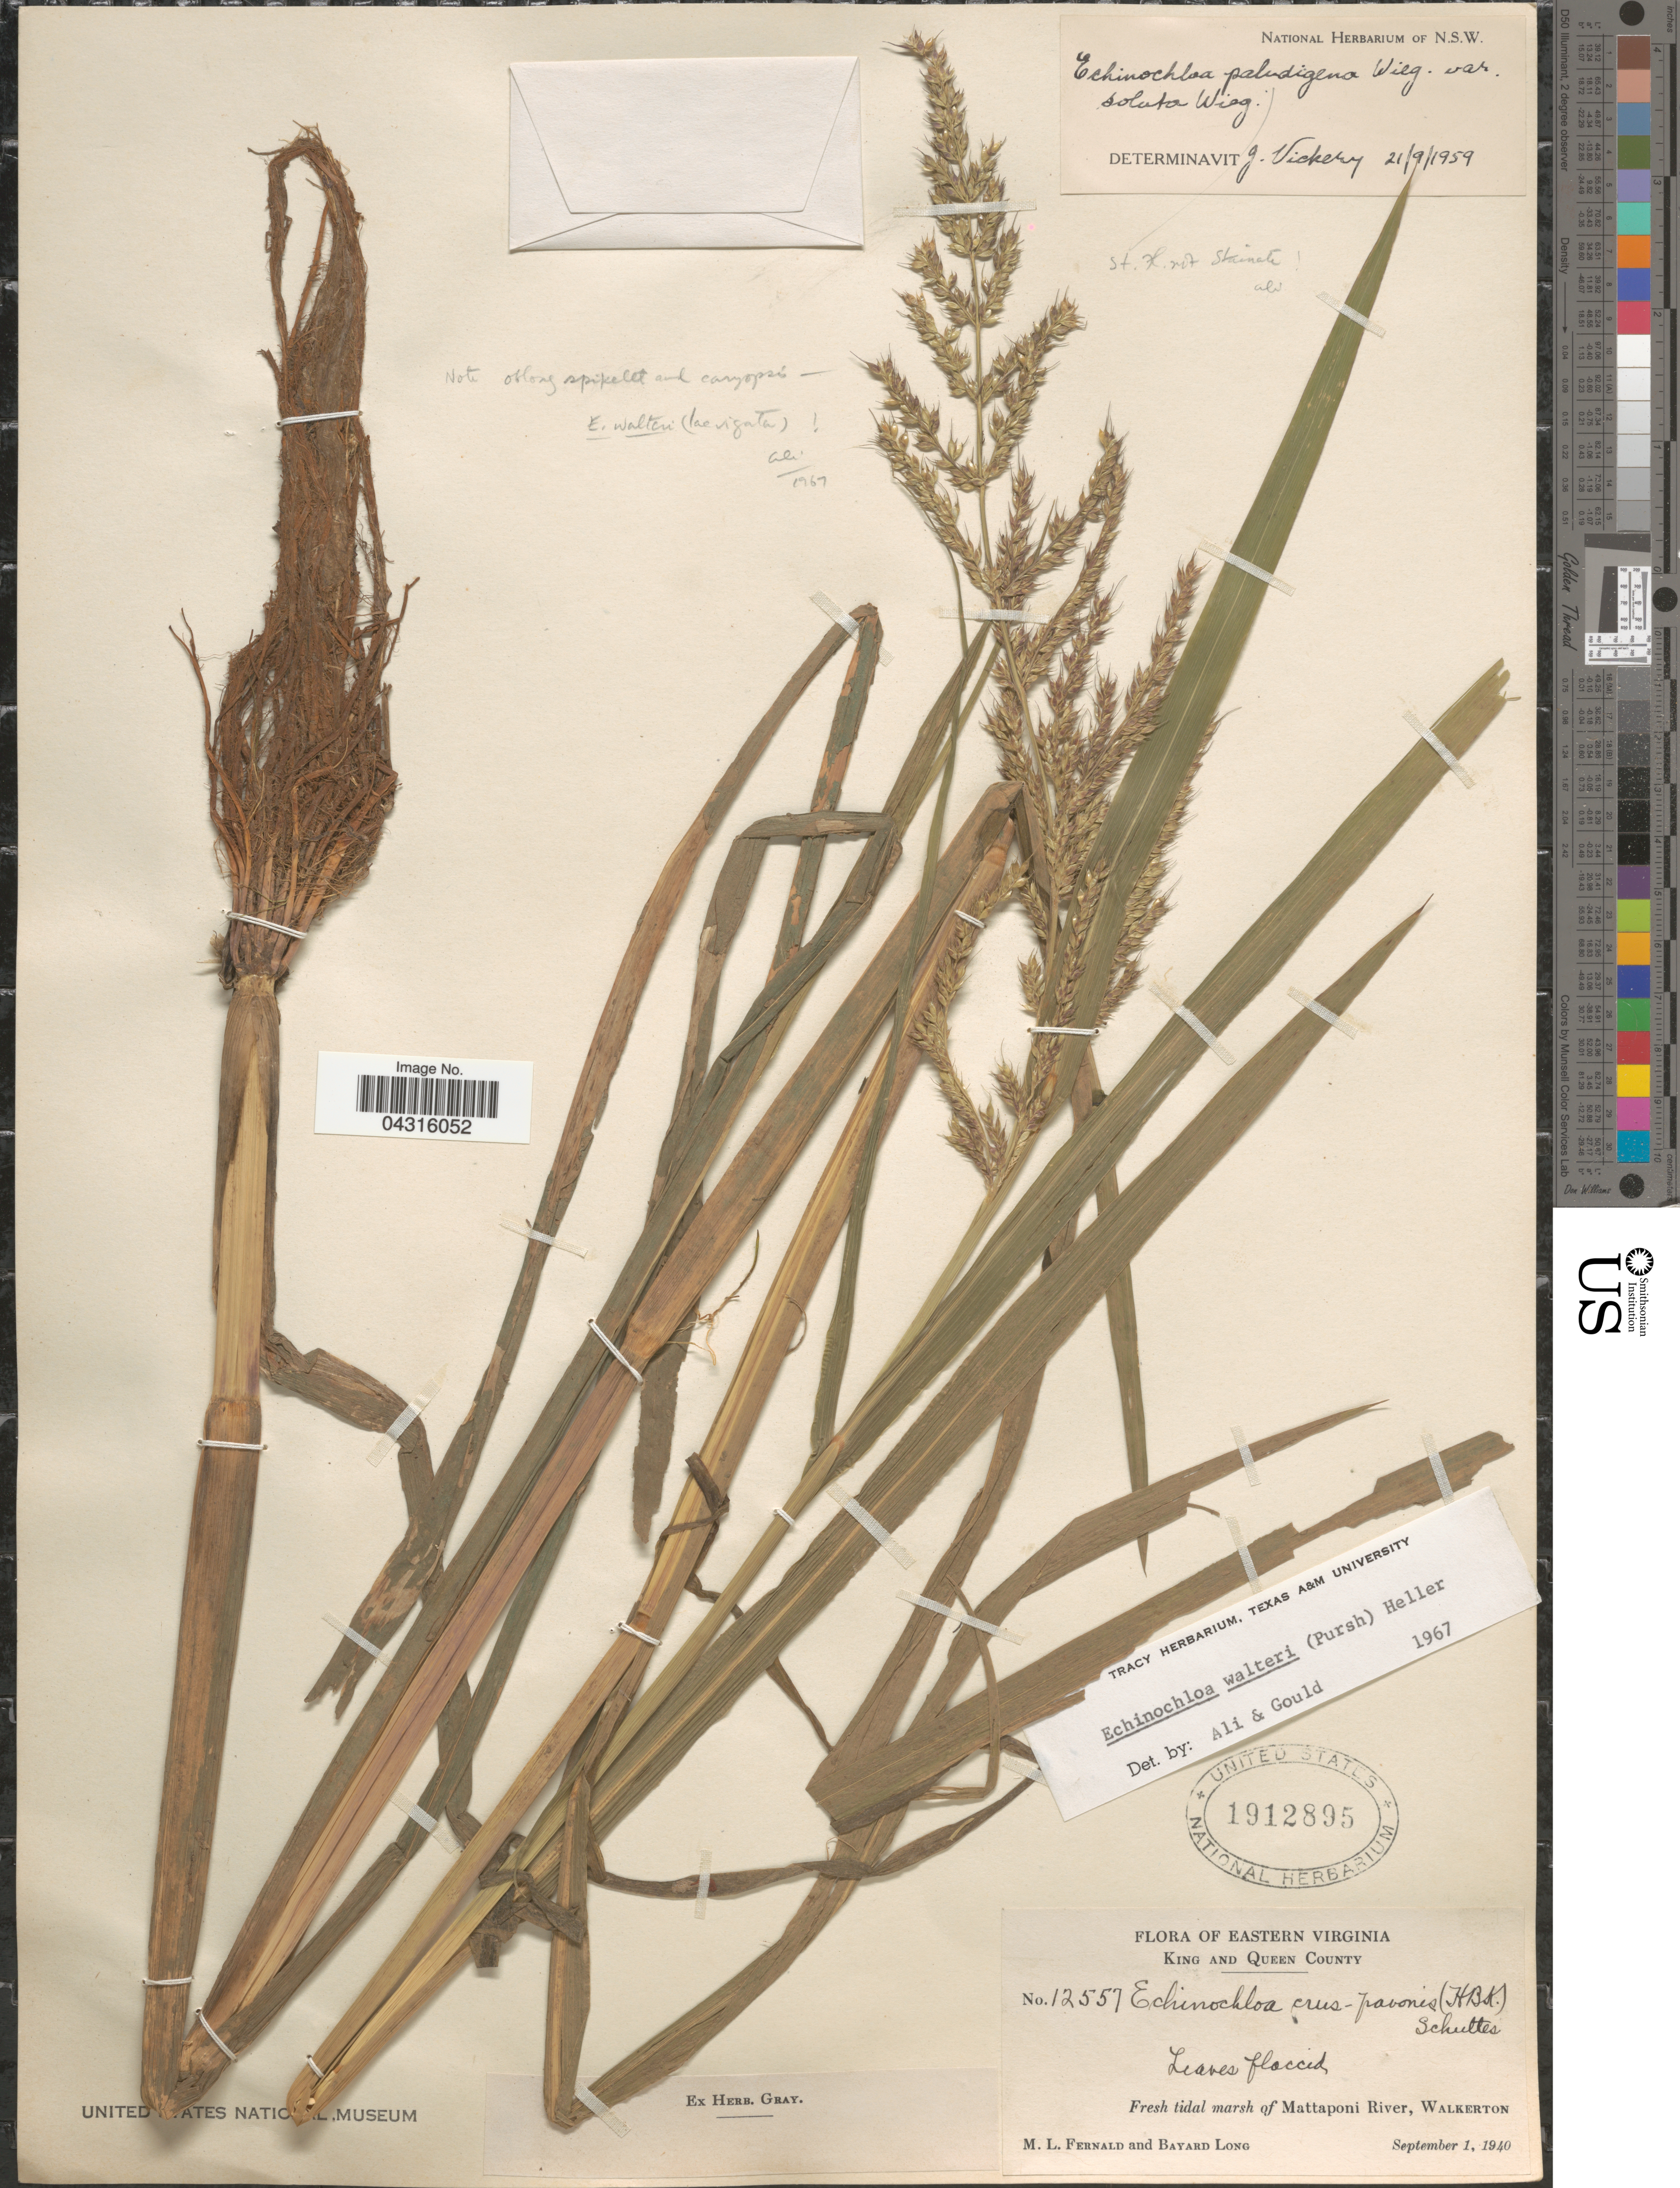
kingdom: Plantae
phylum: Tracheophyta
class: Liliopsida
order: Poales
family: Poaceae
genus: Echinochloa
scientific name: Echinochloa walteri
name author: (Pursh) A. Heller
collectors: M. L. Fernald & B. Long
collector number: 12557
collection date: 1940-09-01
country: United States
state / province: Virginia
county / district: King and Queen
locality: Eastern Virginia. King and Queen County. Fresh tidal marsh of Mattaponi River, Walkerton.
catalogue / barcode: US 1912895